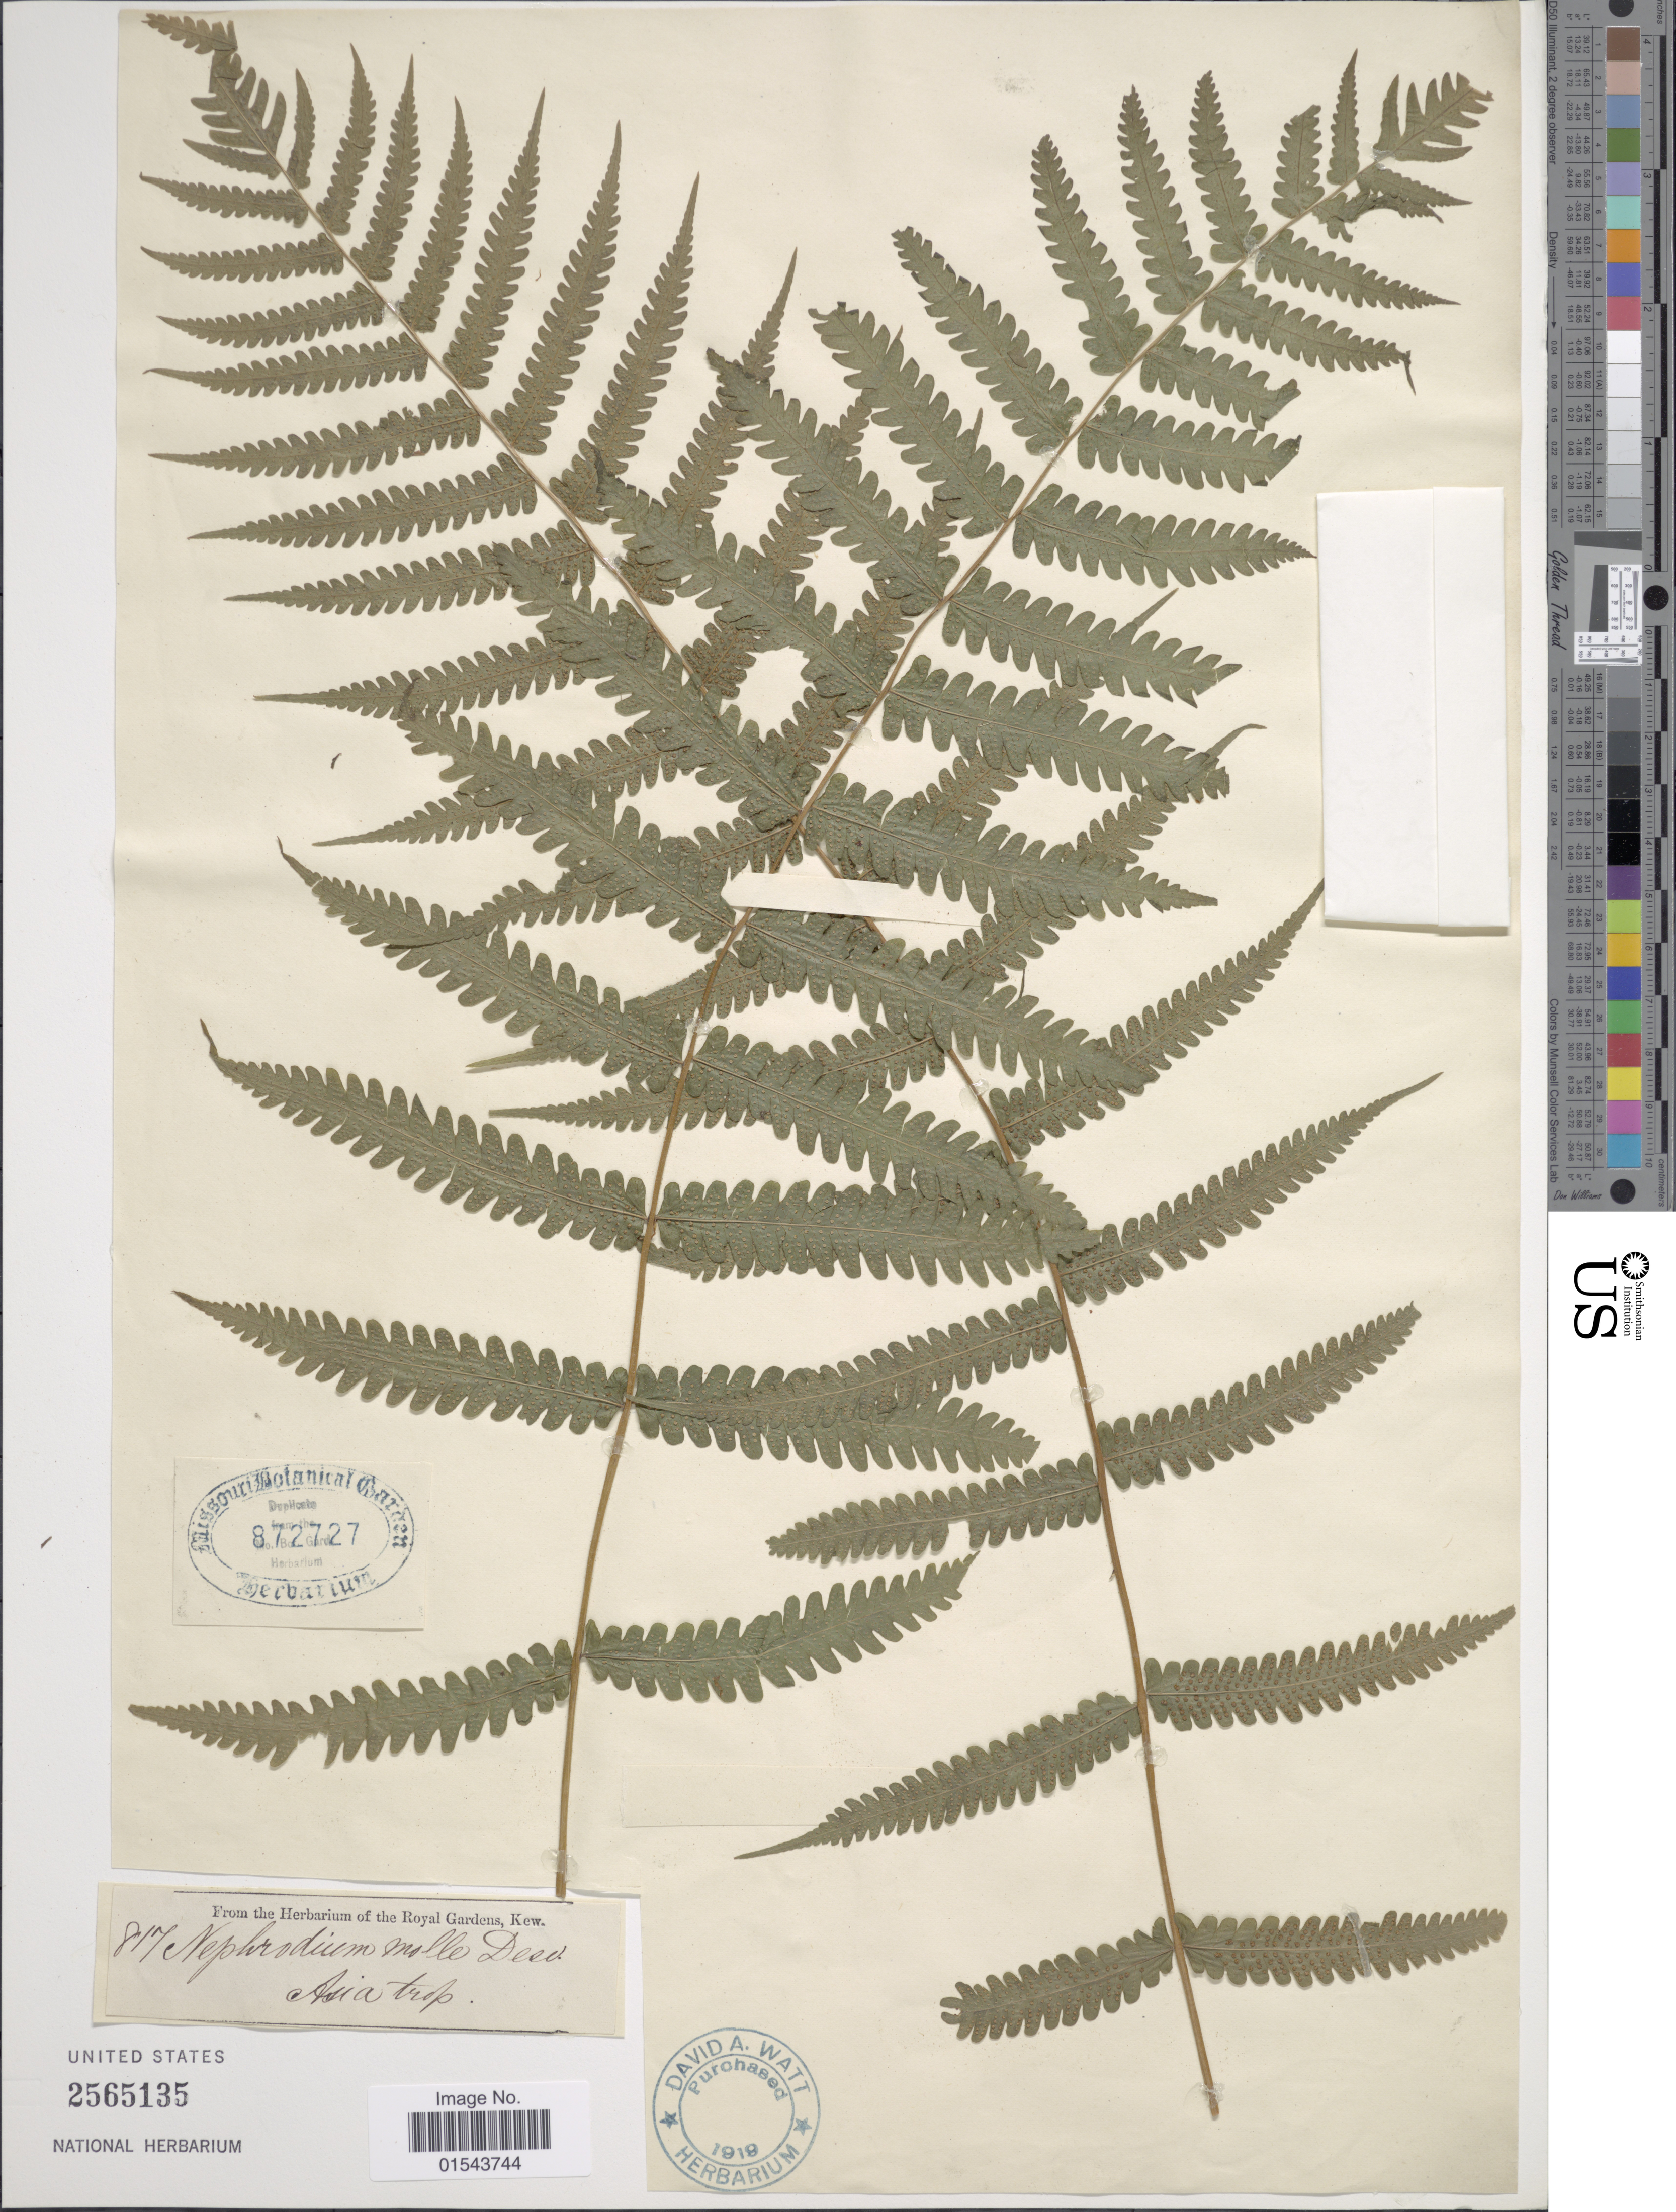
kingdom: Plantae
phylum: Tracheophyta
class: Polypodiopsida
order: Polypodiales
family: Thelypteridaceae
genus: Christella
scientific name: Christella dentata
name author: (Forssk.) Brownsey & Jermy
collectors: ex herb. Royal Gardens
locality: Asia trop.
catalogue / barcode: US 872727